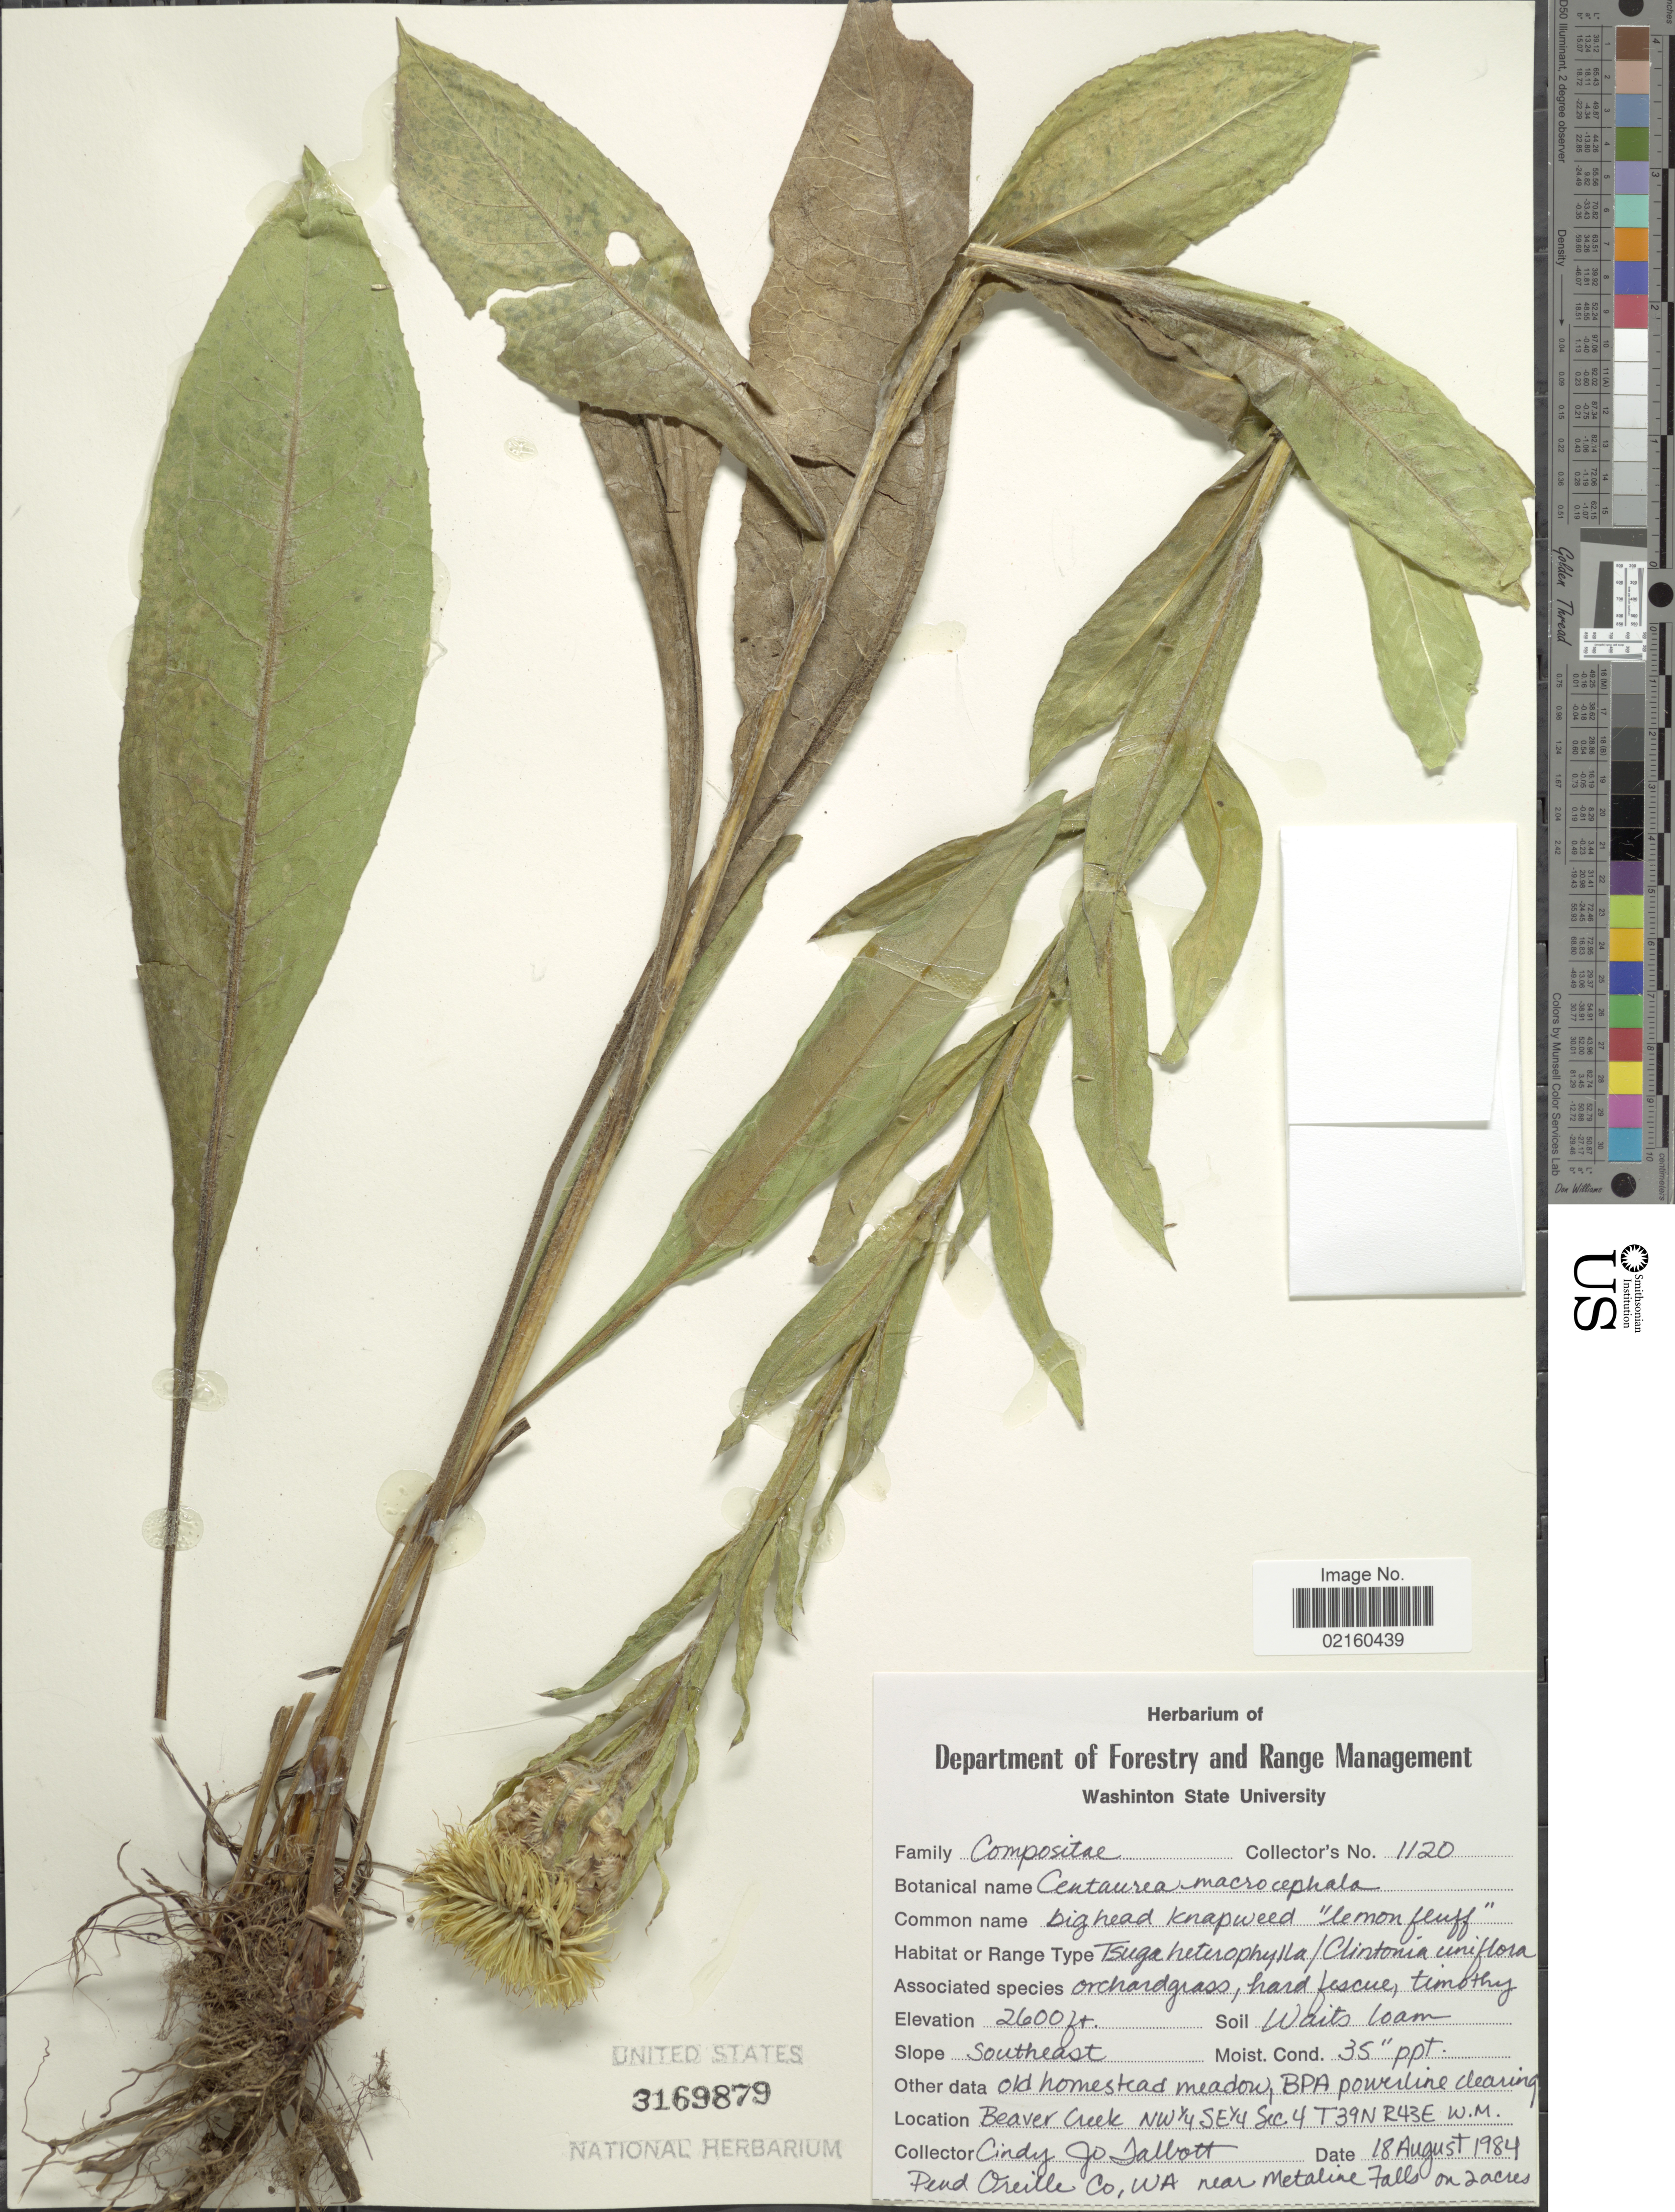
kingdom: Plantae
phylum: Tracheophyta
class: Magnoliopsida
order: Asterales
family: Asteraceae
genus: Centaurea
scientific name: Centaurea macrocephala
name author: Mussin-Puschkin ex Willd.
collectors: C. Talbott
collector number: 1120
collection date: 1984-08-18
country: United States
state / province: Washington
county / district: Pend Oreille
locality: Beaver Creek, NW1/4, SE1/4, Sec 4, T39N, R43E, W. M., Pend Oreille Co, WA near Metaline Falls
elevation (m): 792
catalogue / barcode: US 3169879